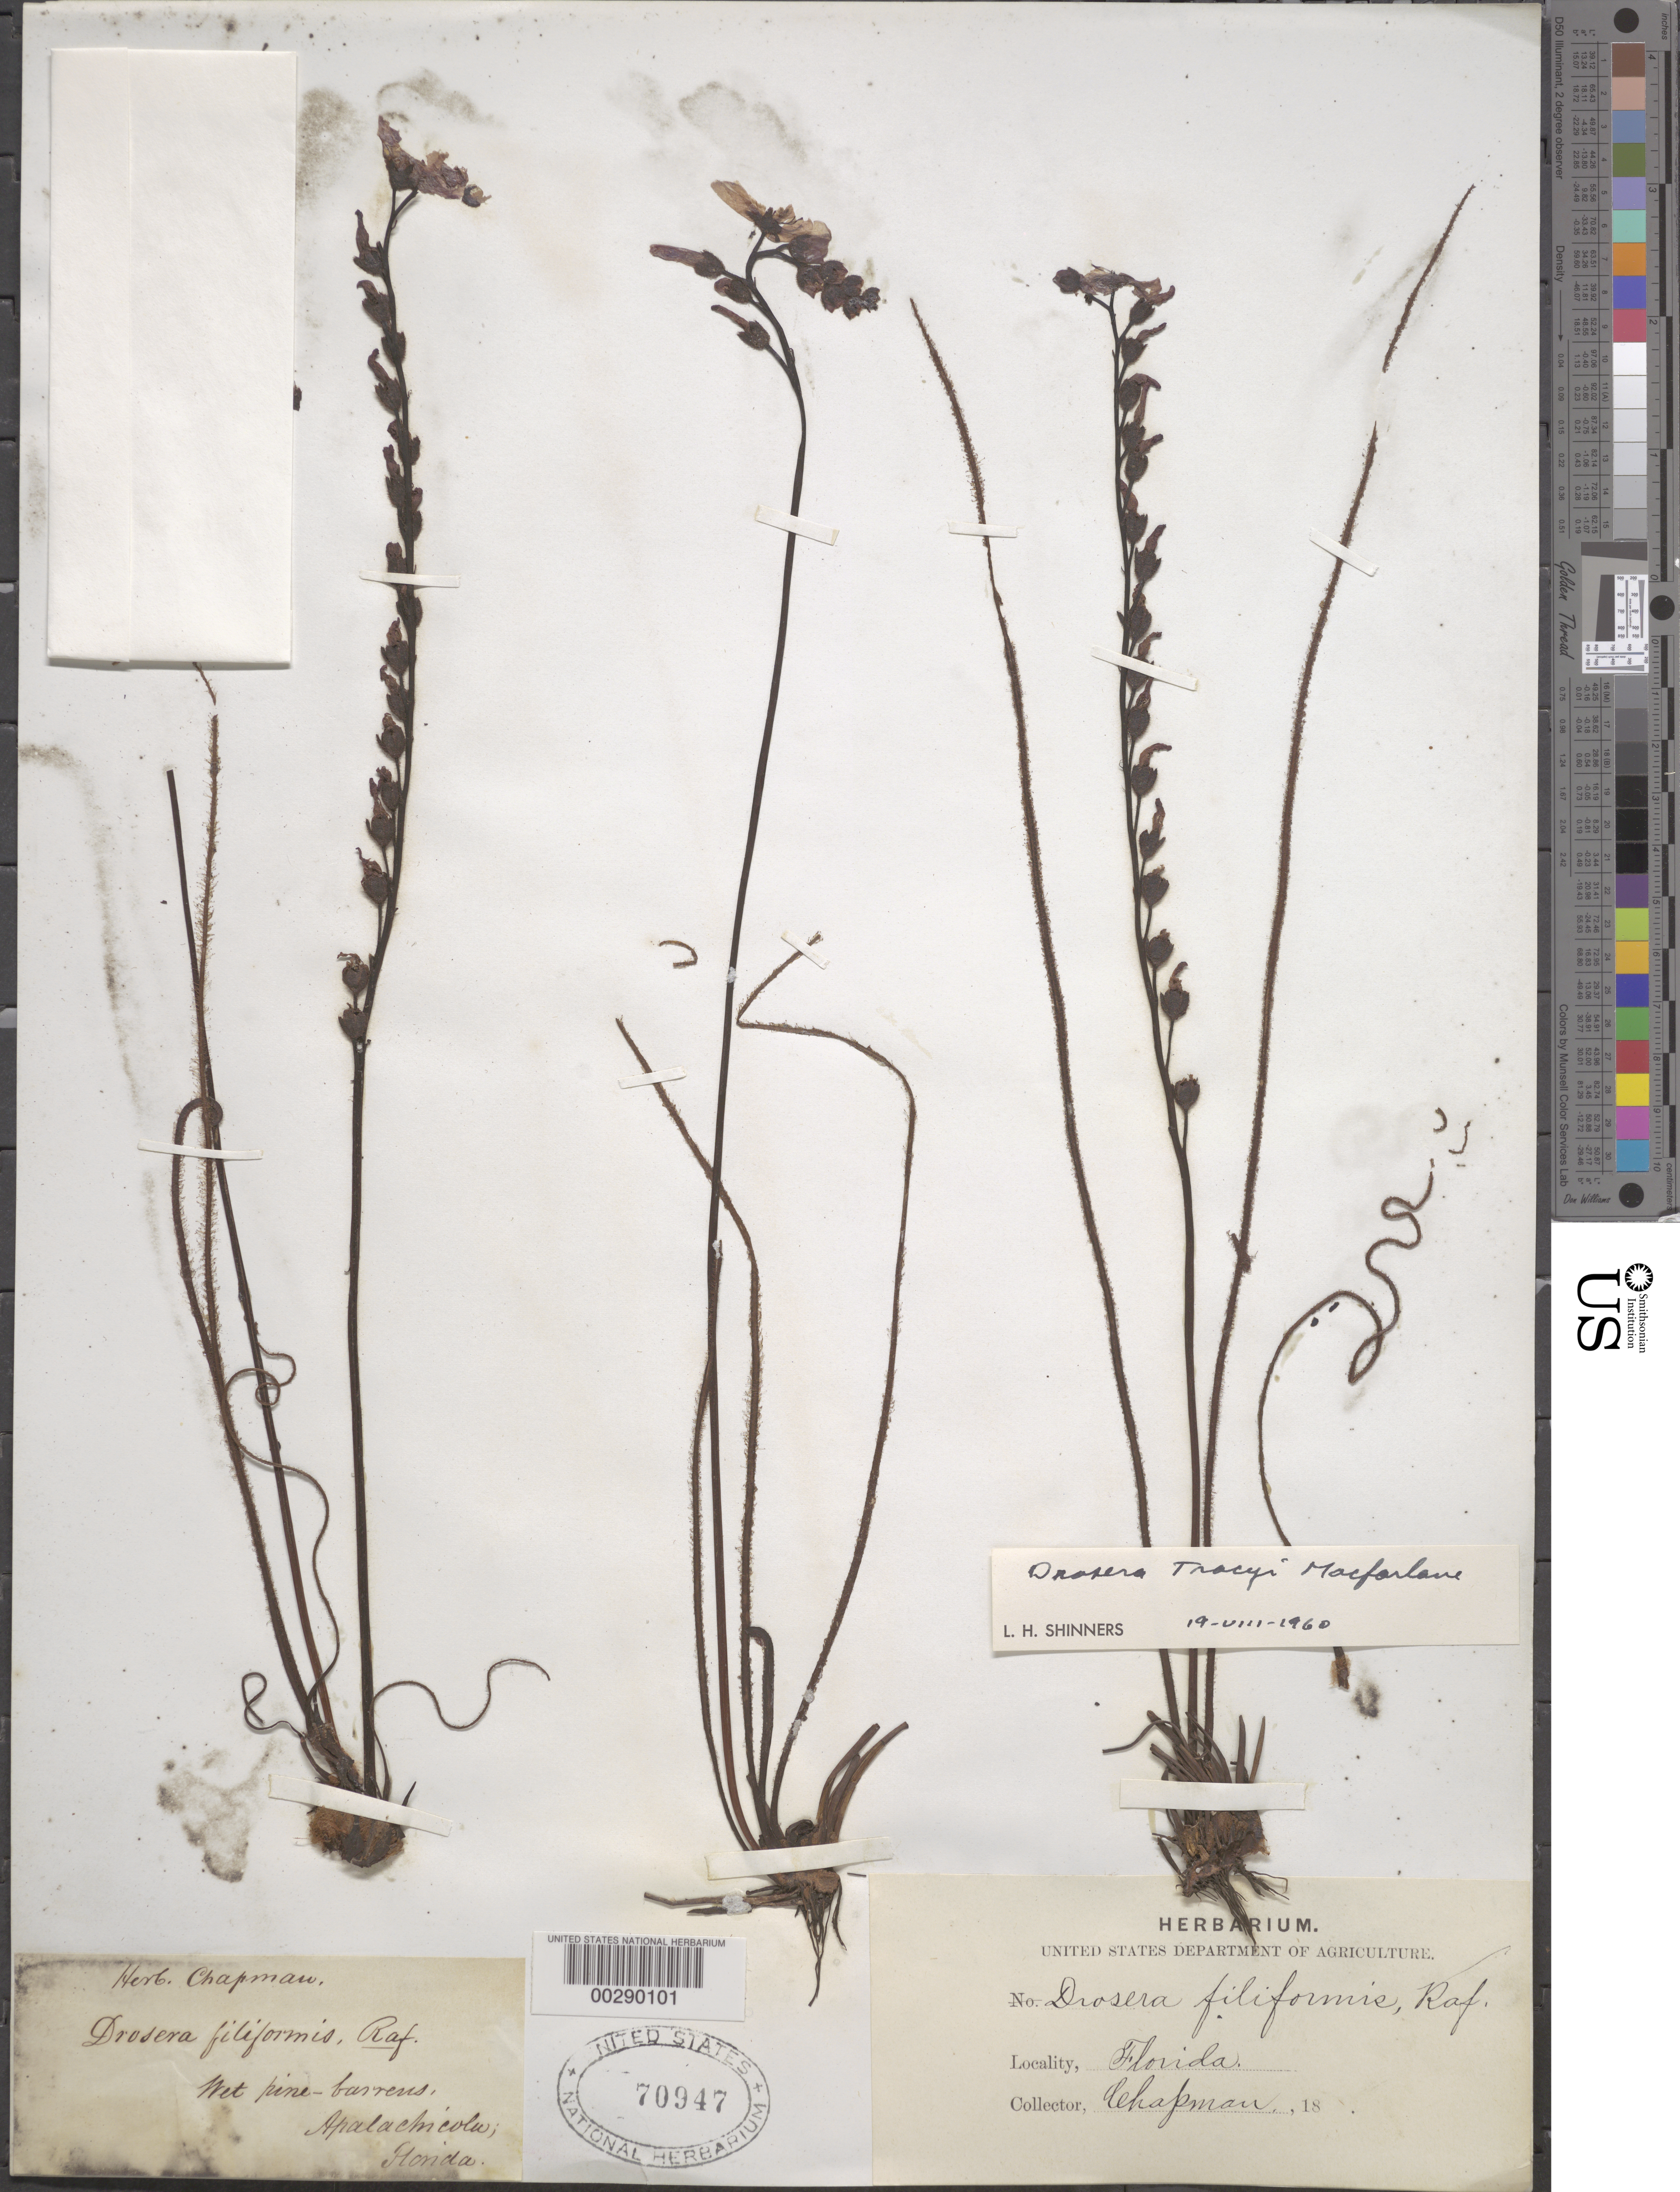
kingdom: Plantae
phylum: Tracheophyta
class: Magnoliopsida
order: Caryophyllales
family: Droseraceae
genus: Drosera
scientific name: Drosera tracyi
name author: Macfarl.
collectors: A. W. Chapman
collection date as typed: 18--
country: United States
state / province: Florida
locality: Apalachicola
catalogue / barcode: US 70947